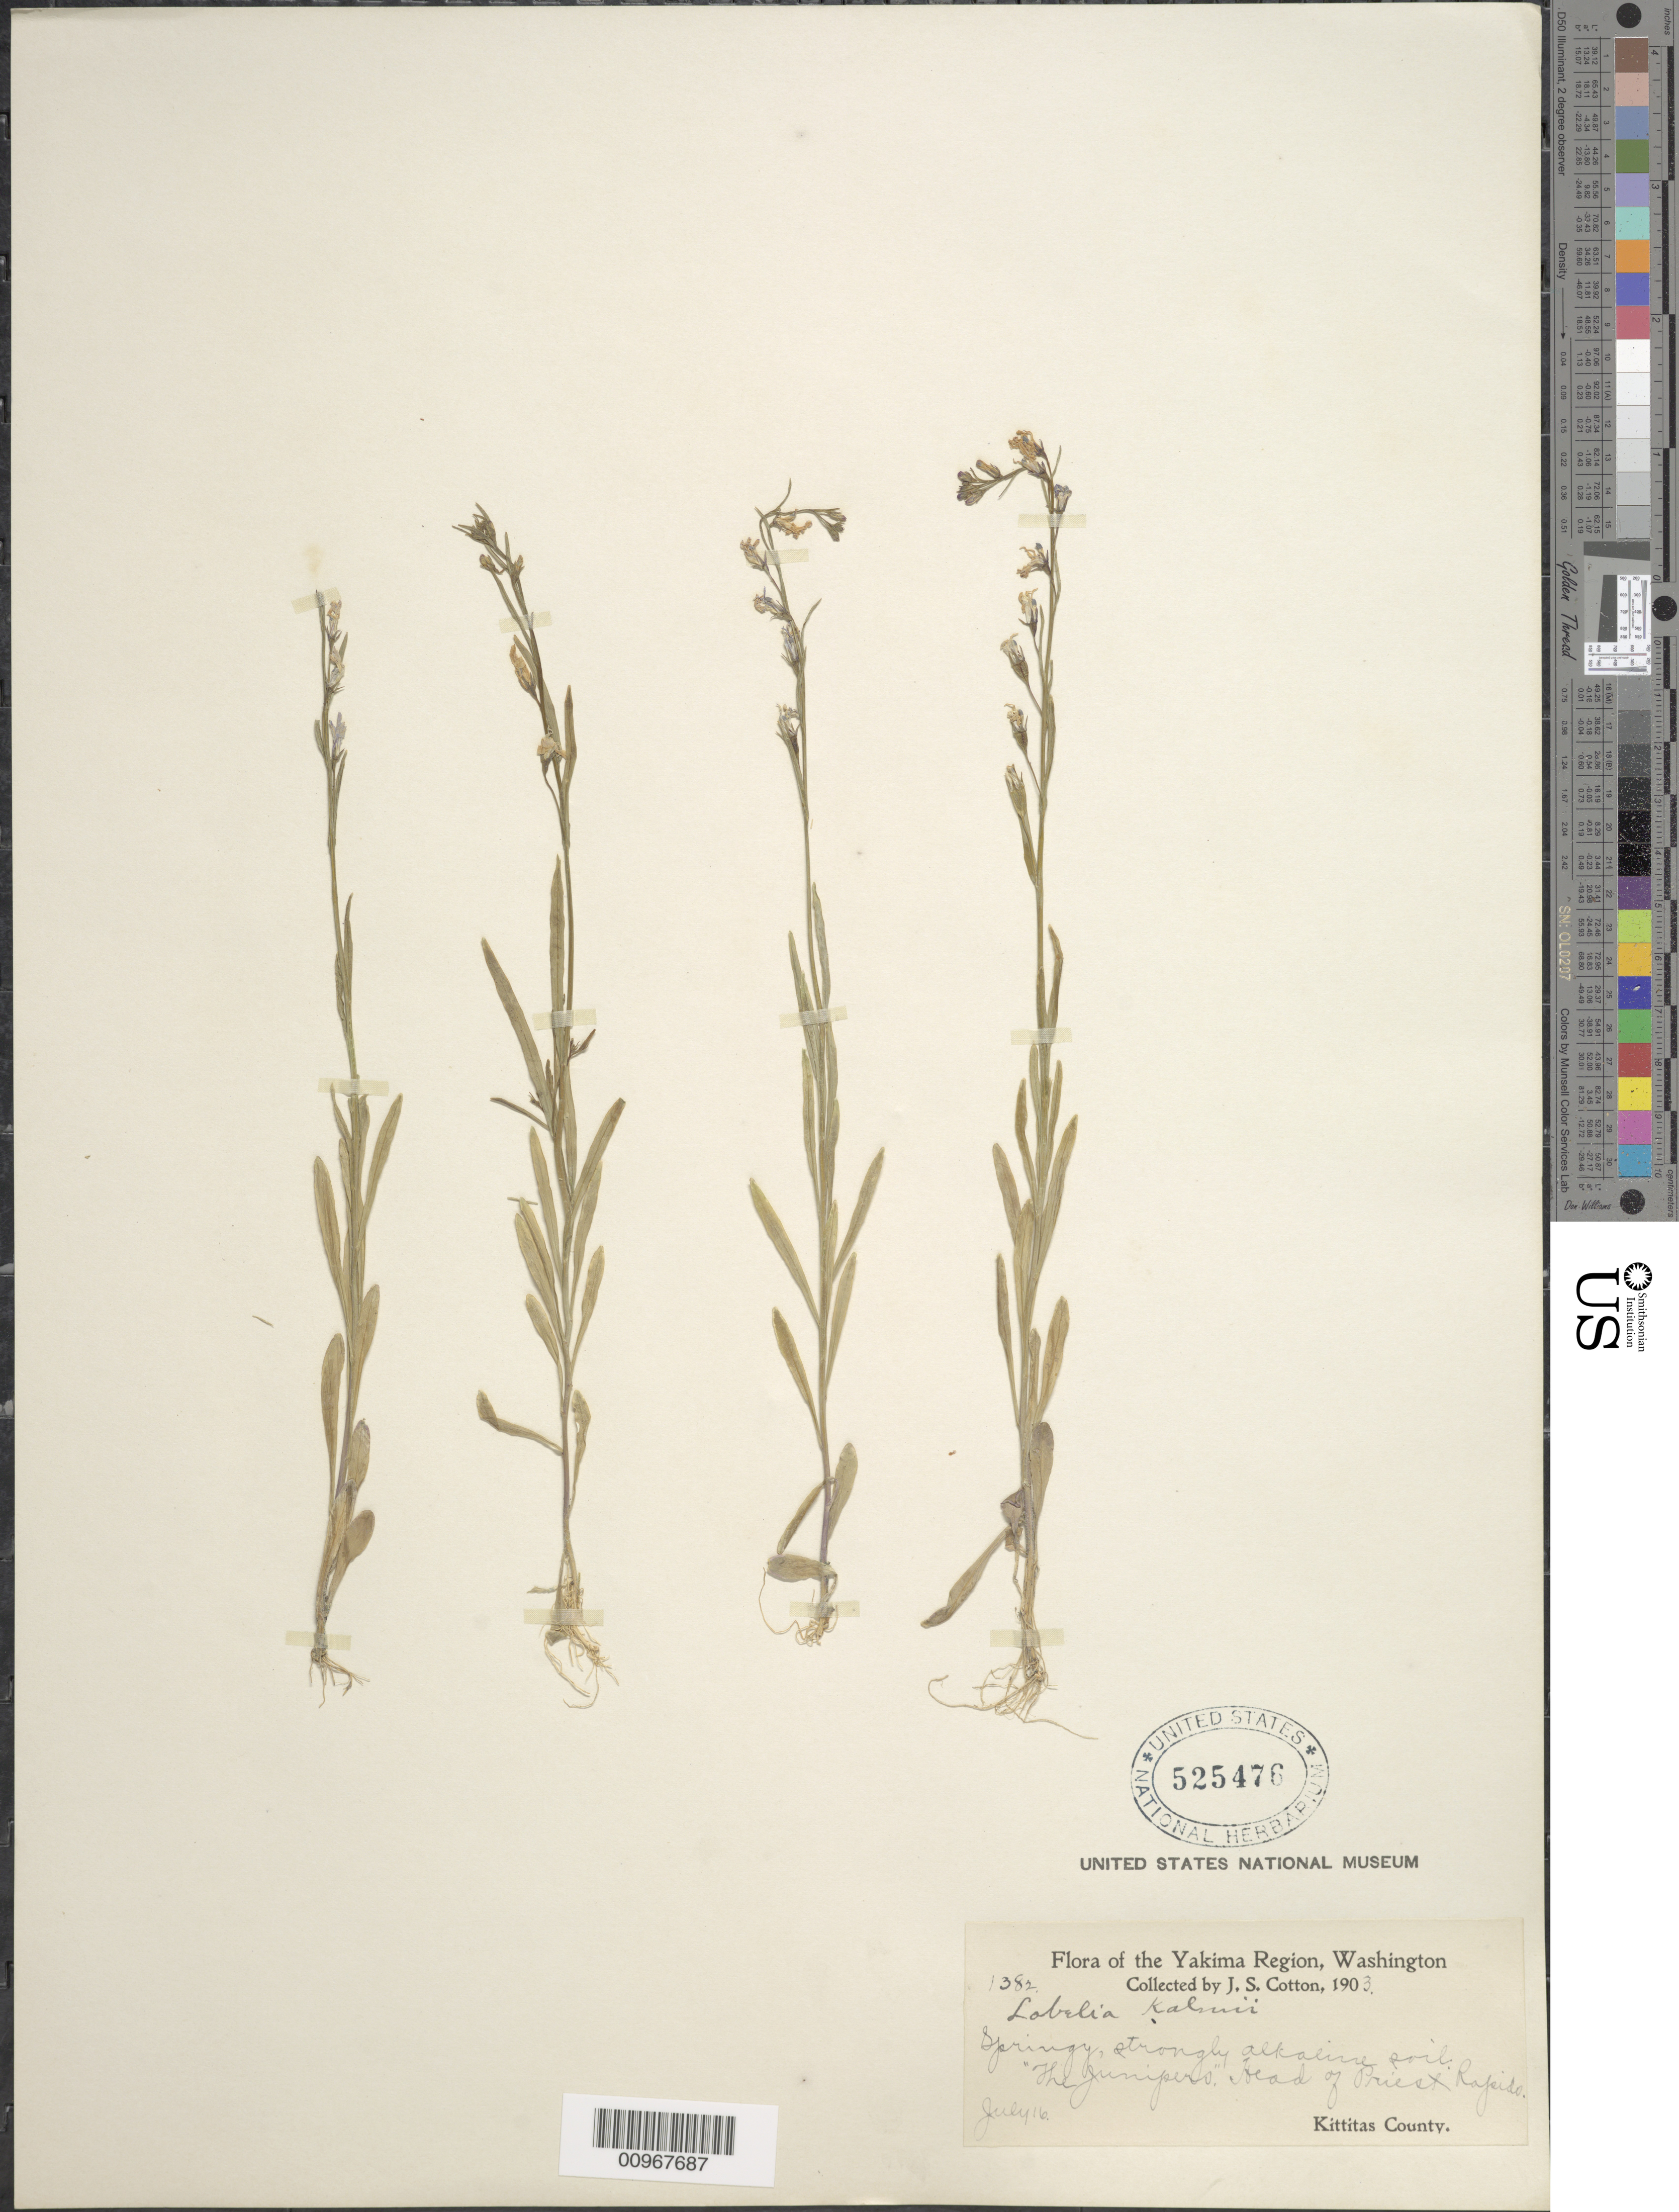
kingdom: Plantae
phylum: Tracheophyta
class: Magnoliopsida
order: Asterales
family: Campanulaceae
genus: Lobelia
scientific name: Lobelia kalmii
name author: L.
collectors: J. S. Cotton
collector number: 1382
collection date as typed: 16 Jul 1903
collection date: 1903-07-16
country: United States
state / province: Washington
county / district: Yakima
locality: Yakima region, The Junipers, Head of Priest Rapids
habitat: Springy, strongly alkaline soil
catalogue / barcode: US 525476